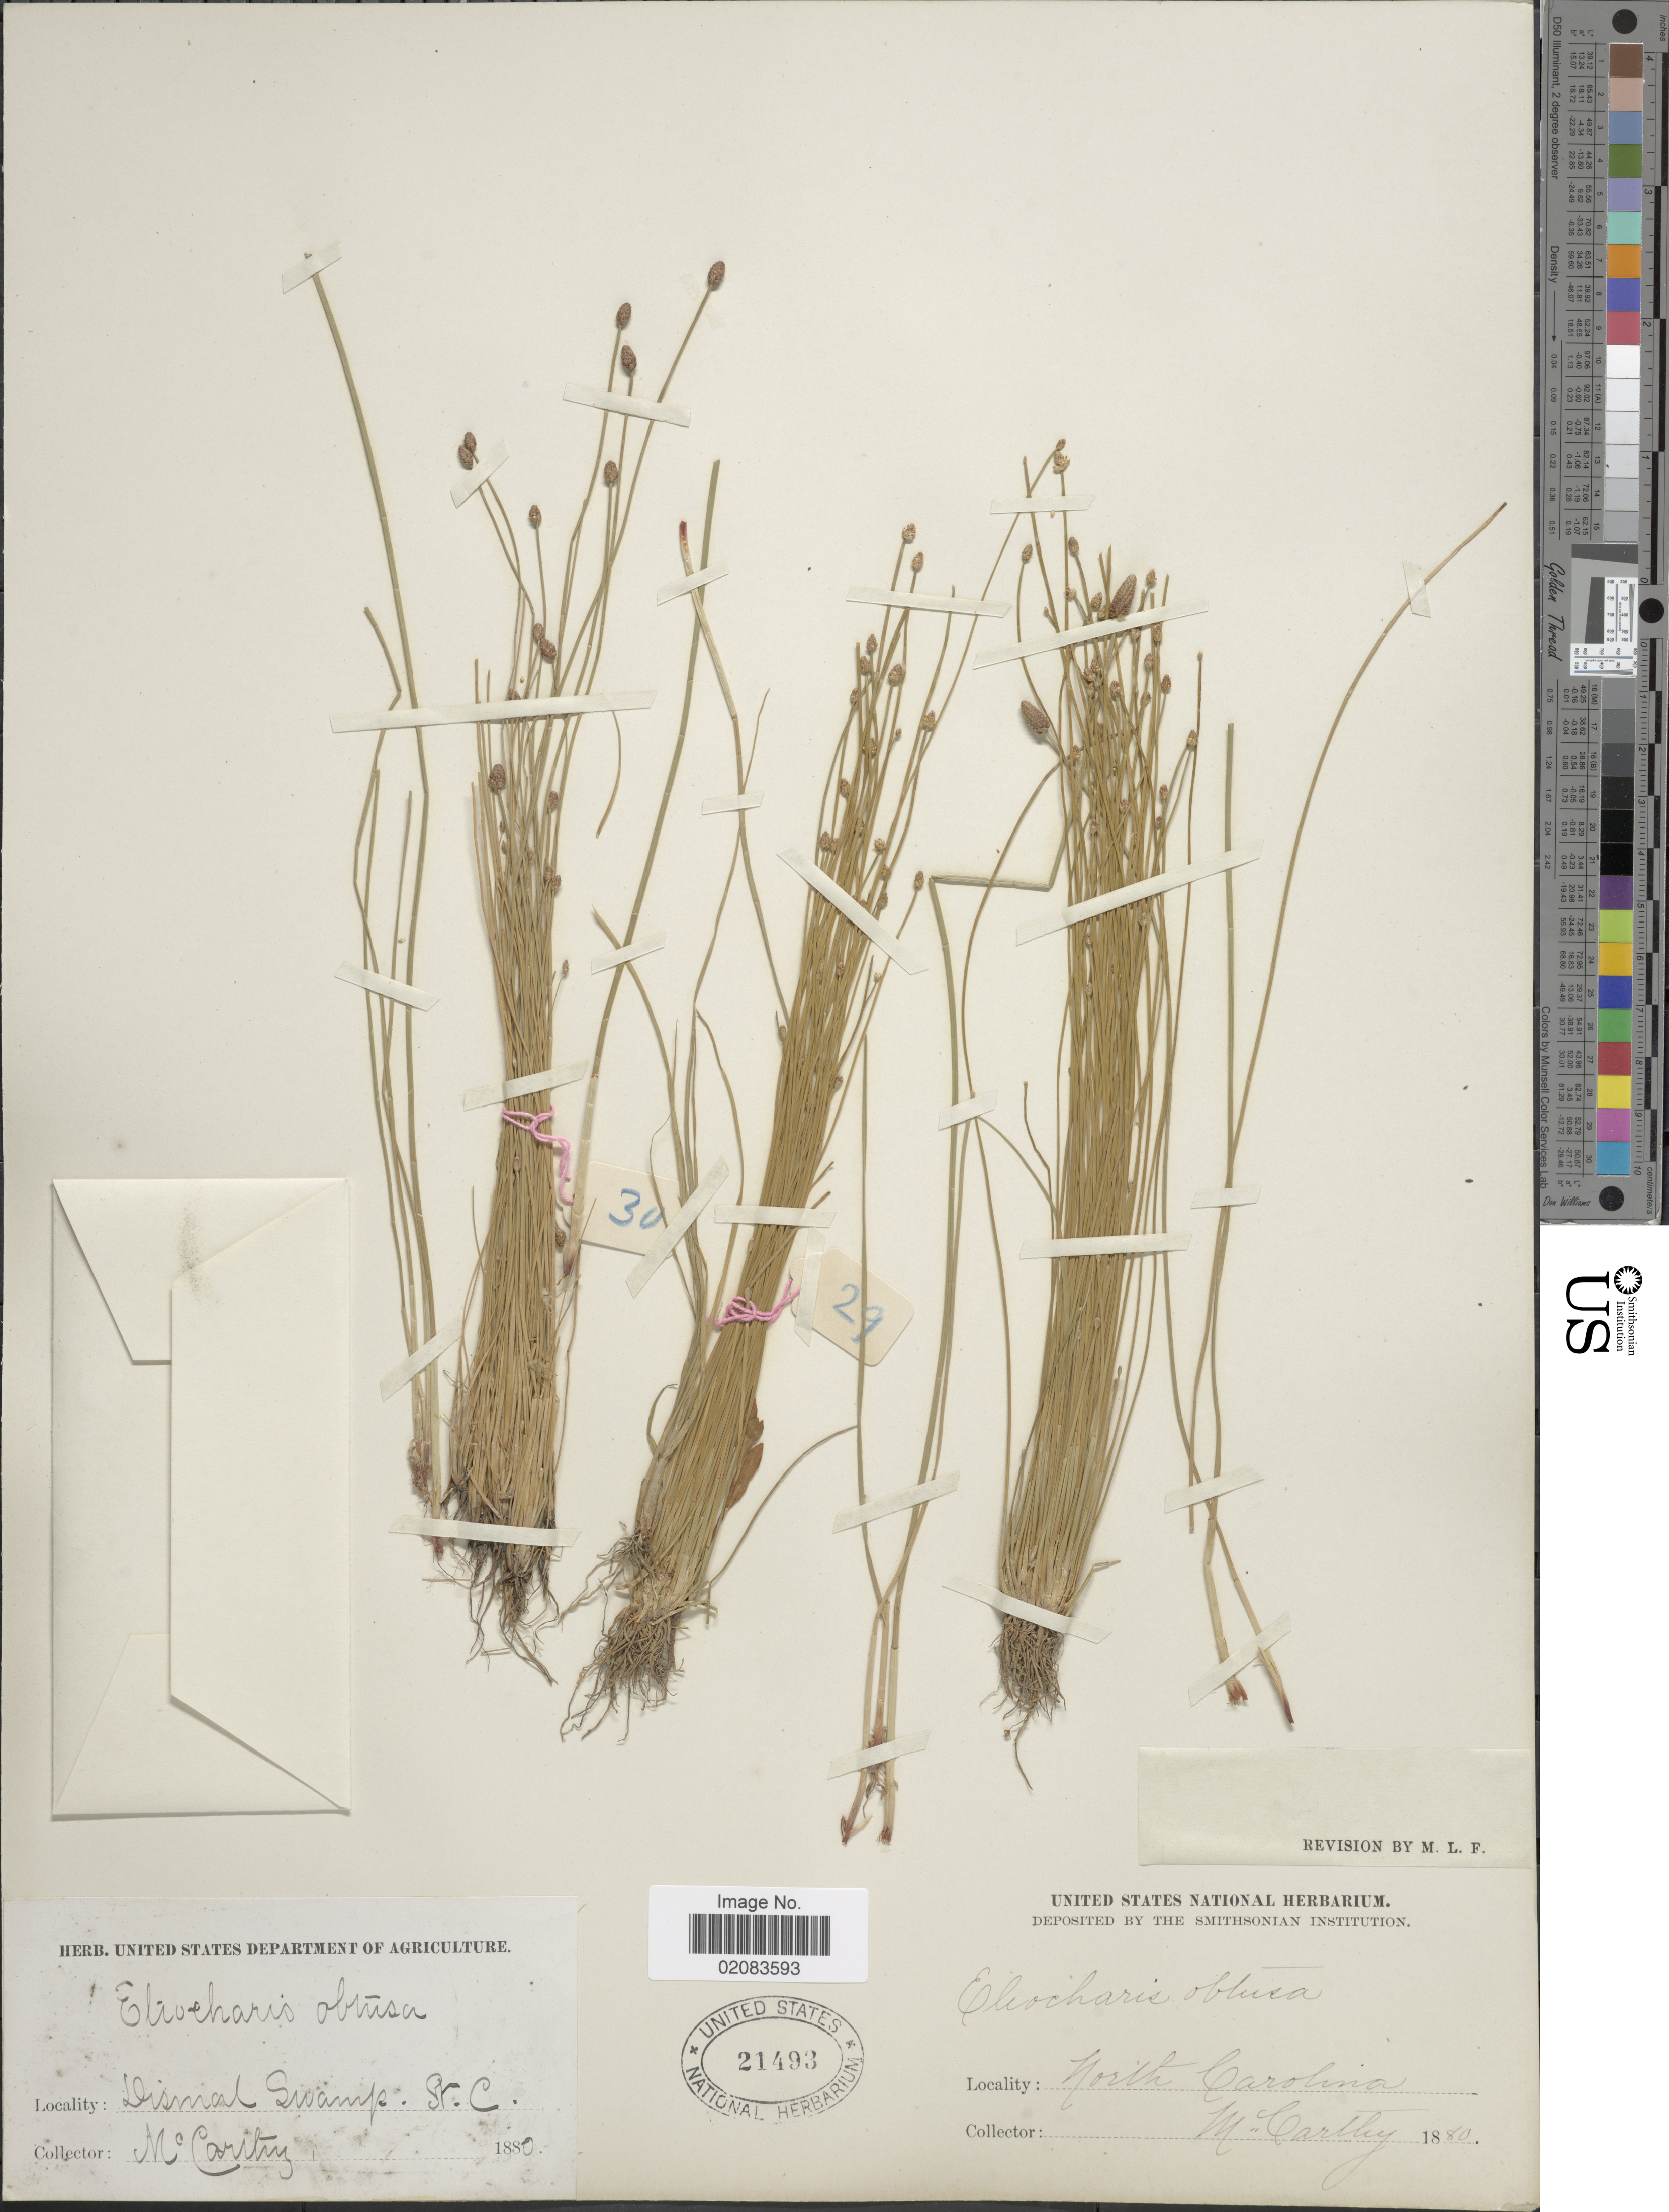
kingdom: Plantae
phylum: Tracheophyta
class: Liliopsida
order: Poales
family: Cyperaceae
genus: Eleocharis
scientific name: Eleocharis obtusa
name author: (Willd.) Schult.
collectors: -- McCarthy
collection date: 1880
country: United States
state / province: North Carolina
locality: Dismal Swamp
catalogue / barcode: US 21493